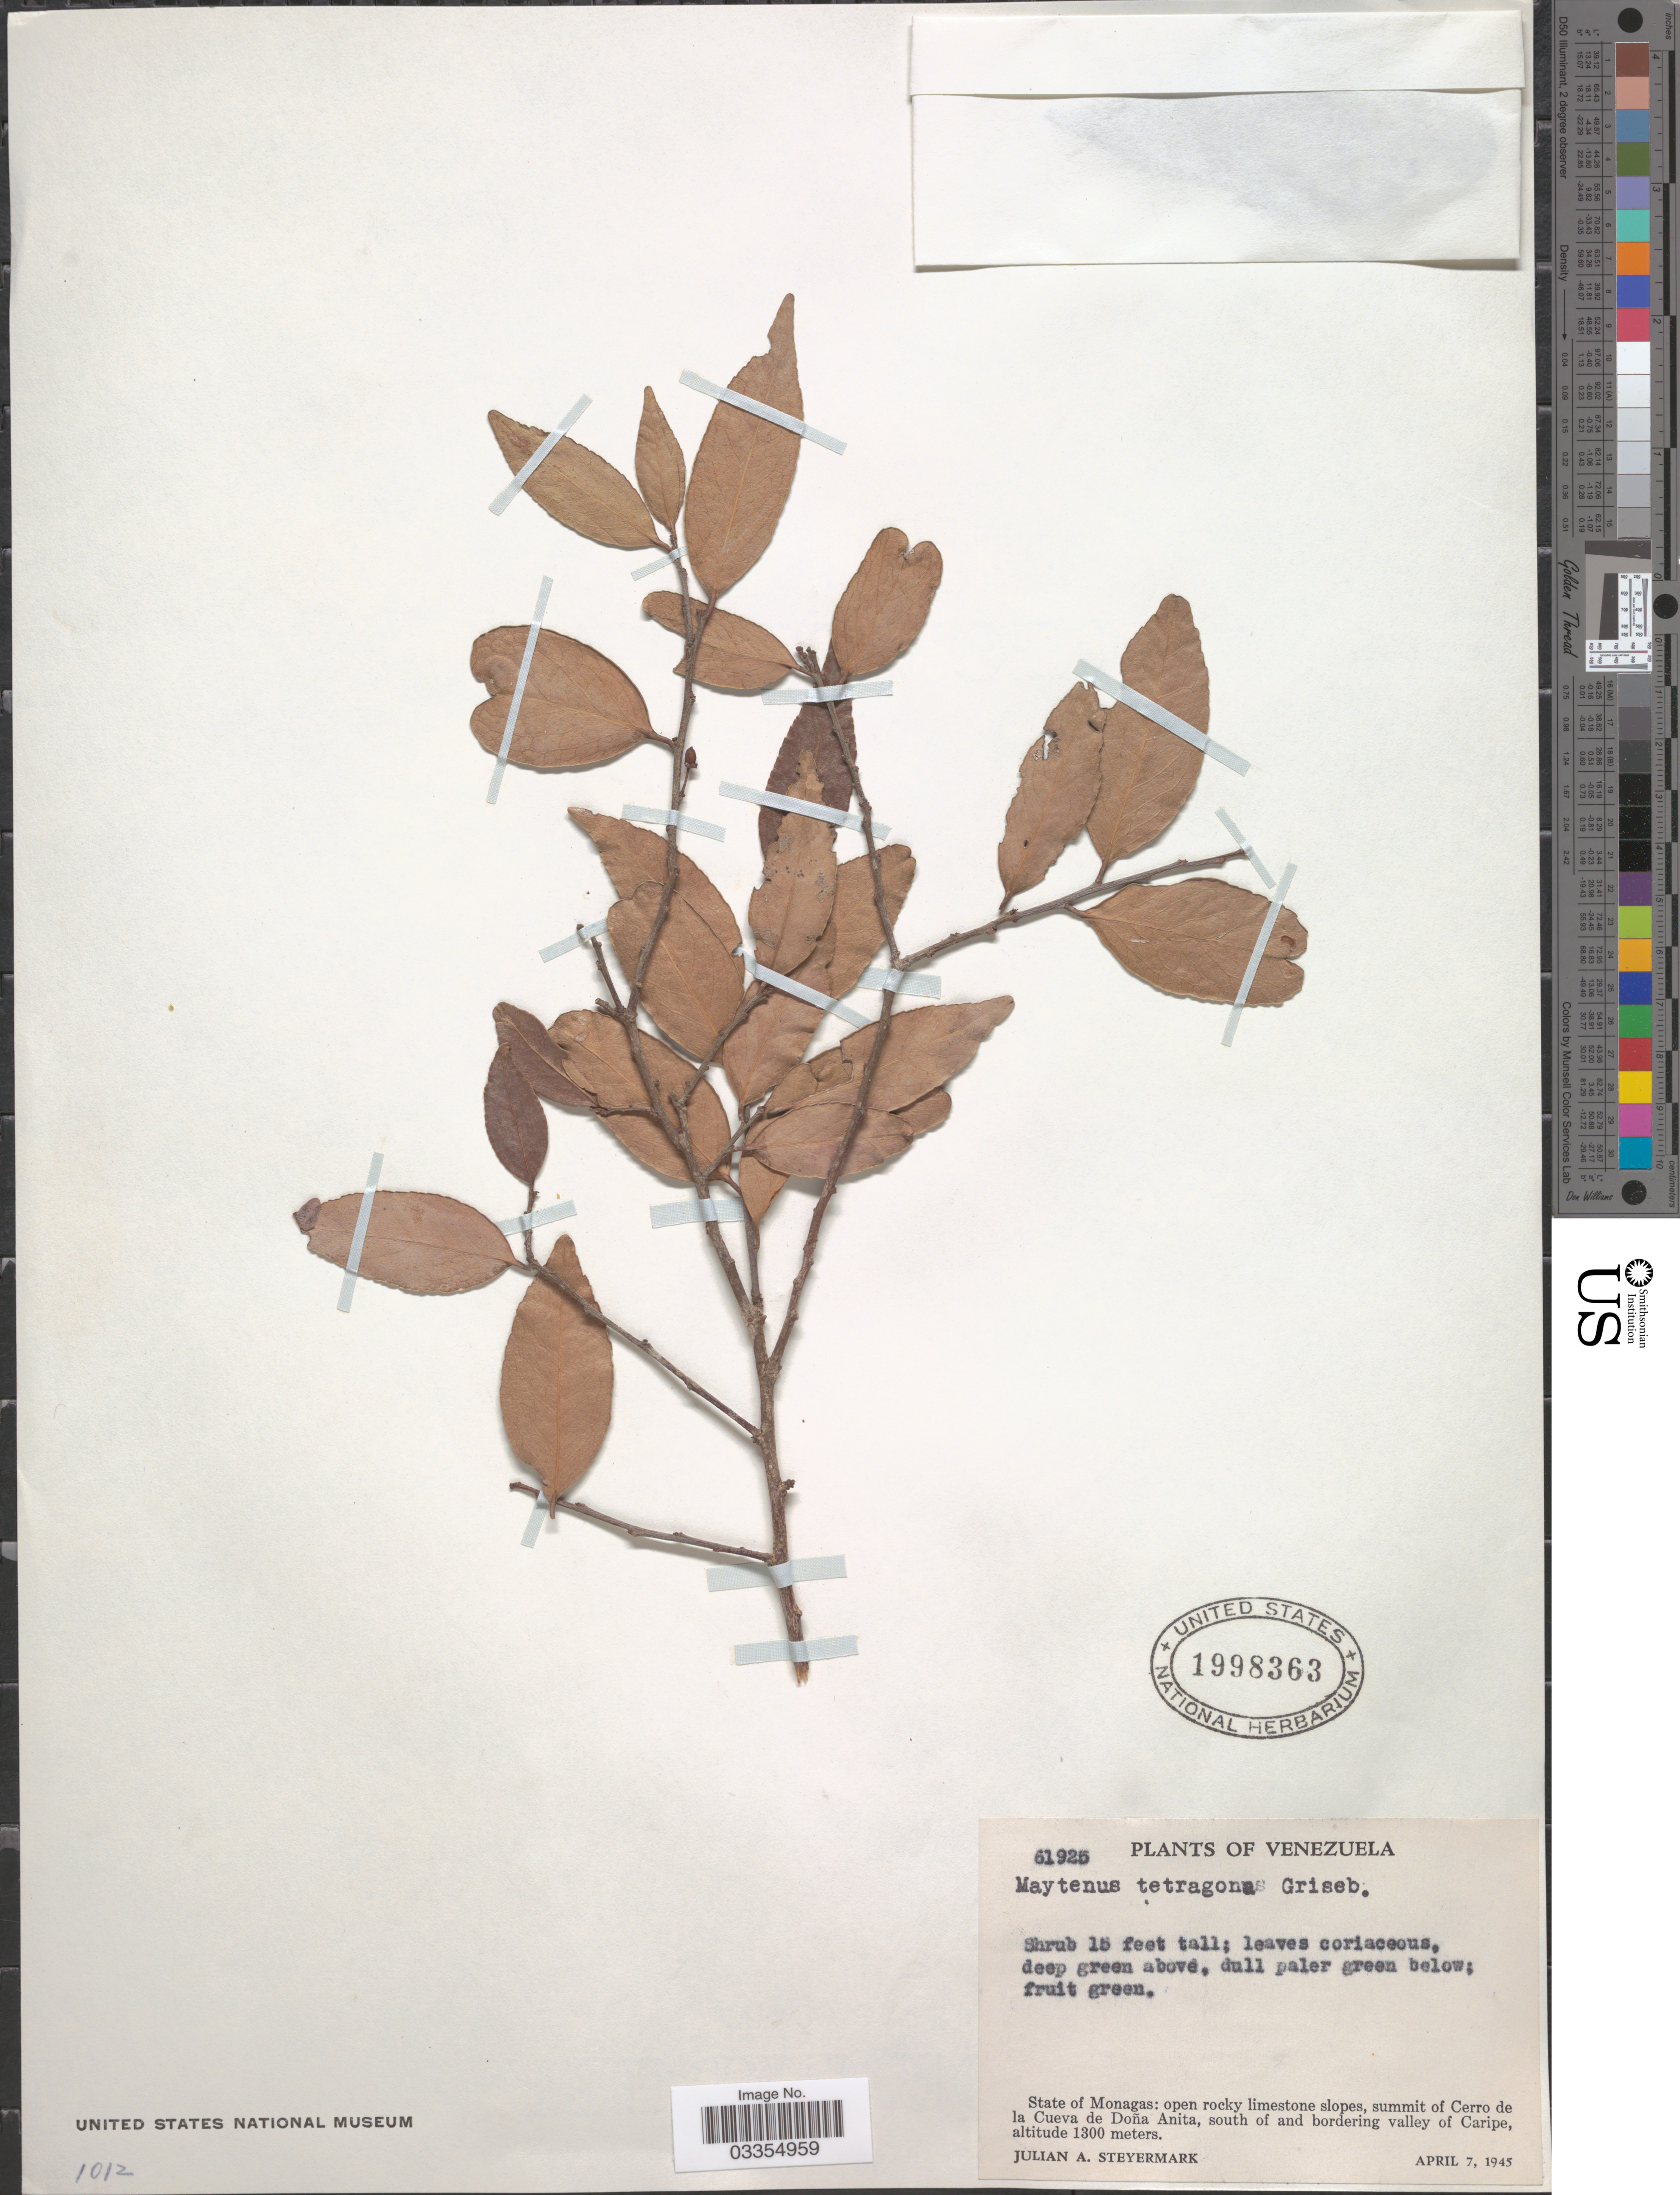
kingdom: Plantae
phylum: Tracheophyta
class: Magnoliopsida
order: Celastrales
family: Celastraceae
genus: Maytenus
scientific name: Maytenus tetragona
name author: Griseb.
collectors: J. Steyermark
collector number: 61925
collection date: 1945-04-07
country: Venezuela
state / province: Monagas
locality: Open rocky limestone slopes, summit of Cerro de la Cueva de Doña Anita, south of and bordering valley of Caripe.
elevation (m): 1300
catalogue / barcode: US 1998363